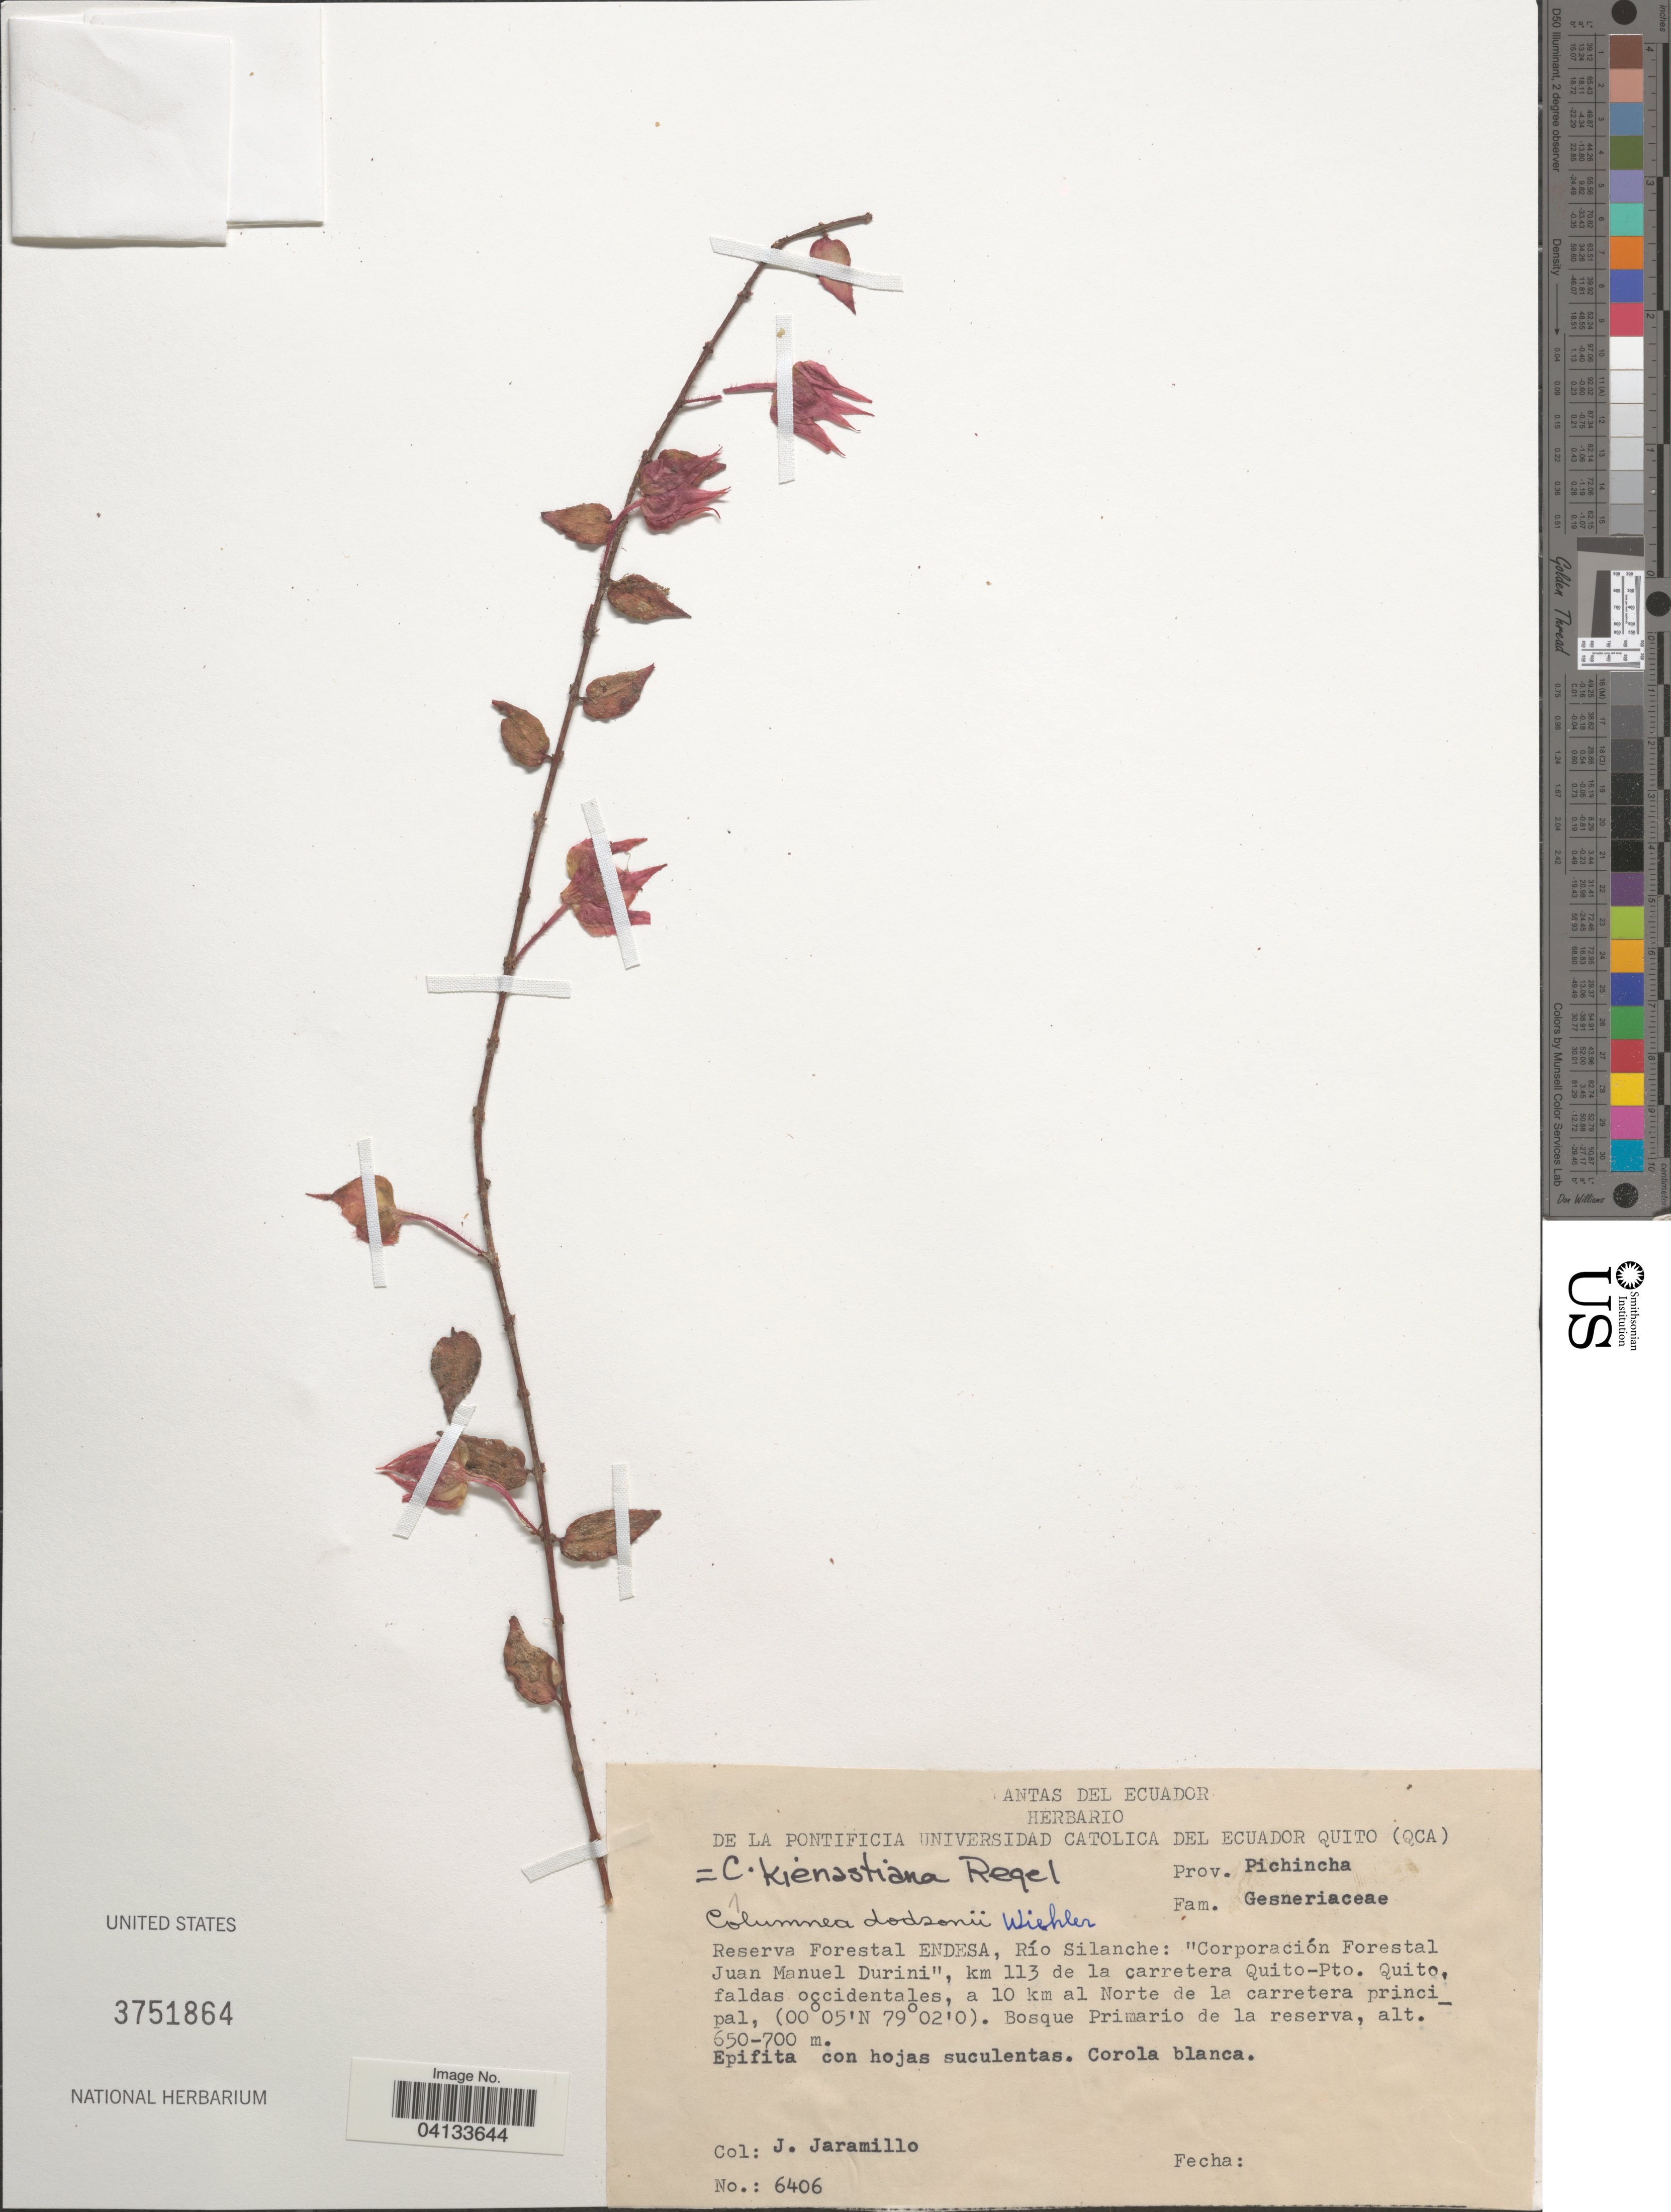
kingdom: Plantae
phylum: Tracheophyta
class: Magnoliopsida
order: Lamiales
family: Gesneriaceae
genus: Columnea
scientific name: Columnea dodsonii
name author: Wiehler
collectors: J. Jaramillo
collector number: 6406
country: Ecuador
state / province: Pichincha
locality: Reserva Forestal ENDESA, Río Silanche: "Corporación Forestal Juan Manuel Durini", km 113 de la carretera Quito-Pto. Quito, faldas occidentales, a 10 km al Norte de la carretera principal.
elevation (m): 650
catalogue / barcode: US 3751864